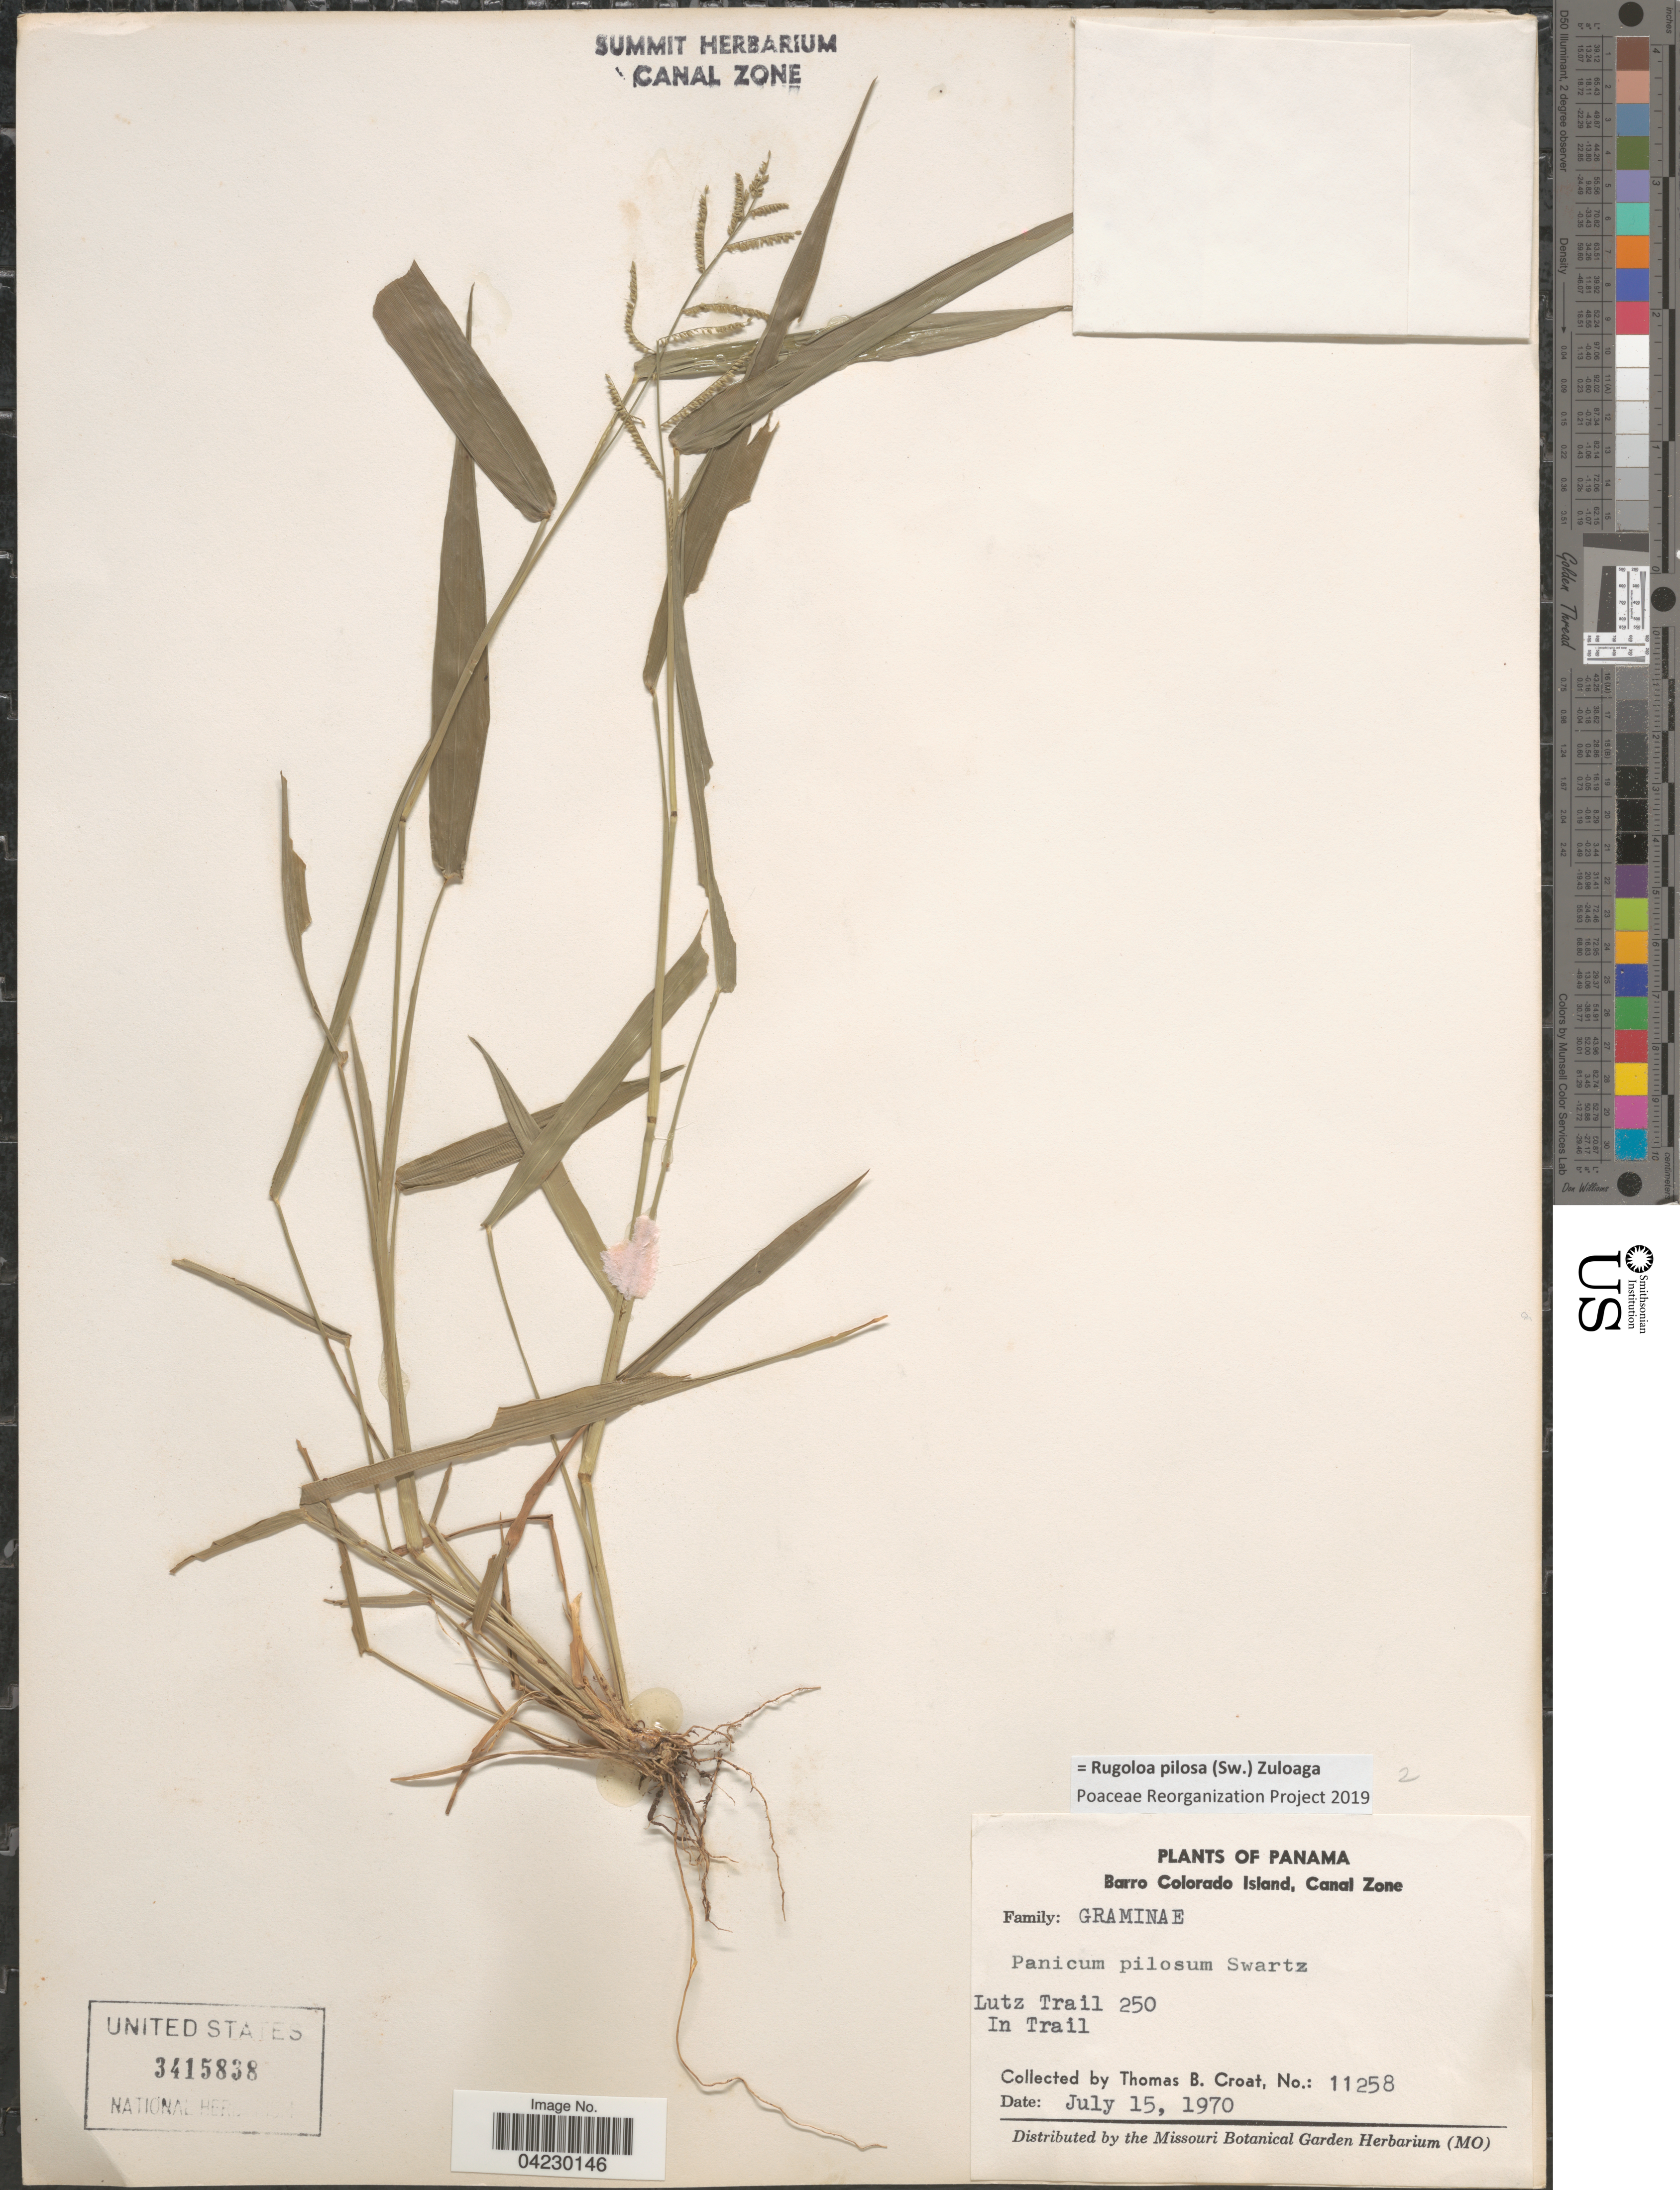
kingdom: Plantae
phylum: Tracheophyta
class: Liliopsida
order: Poales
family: Poaceae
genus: Rugoloa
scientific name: Rugoloa pilosa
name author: (Sw.) Zuloaga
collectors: T. B. Croat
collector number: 11258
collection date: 1970-07-15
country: Panama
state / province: Colón / Panamá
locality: Barro Colorado Island, Canal Zone. Lutz Trail 250. In Trail.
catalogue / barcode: US 3415838